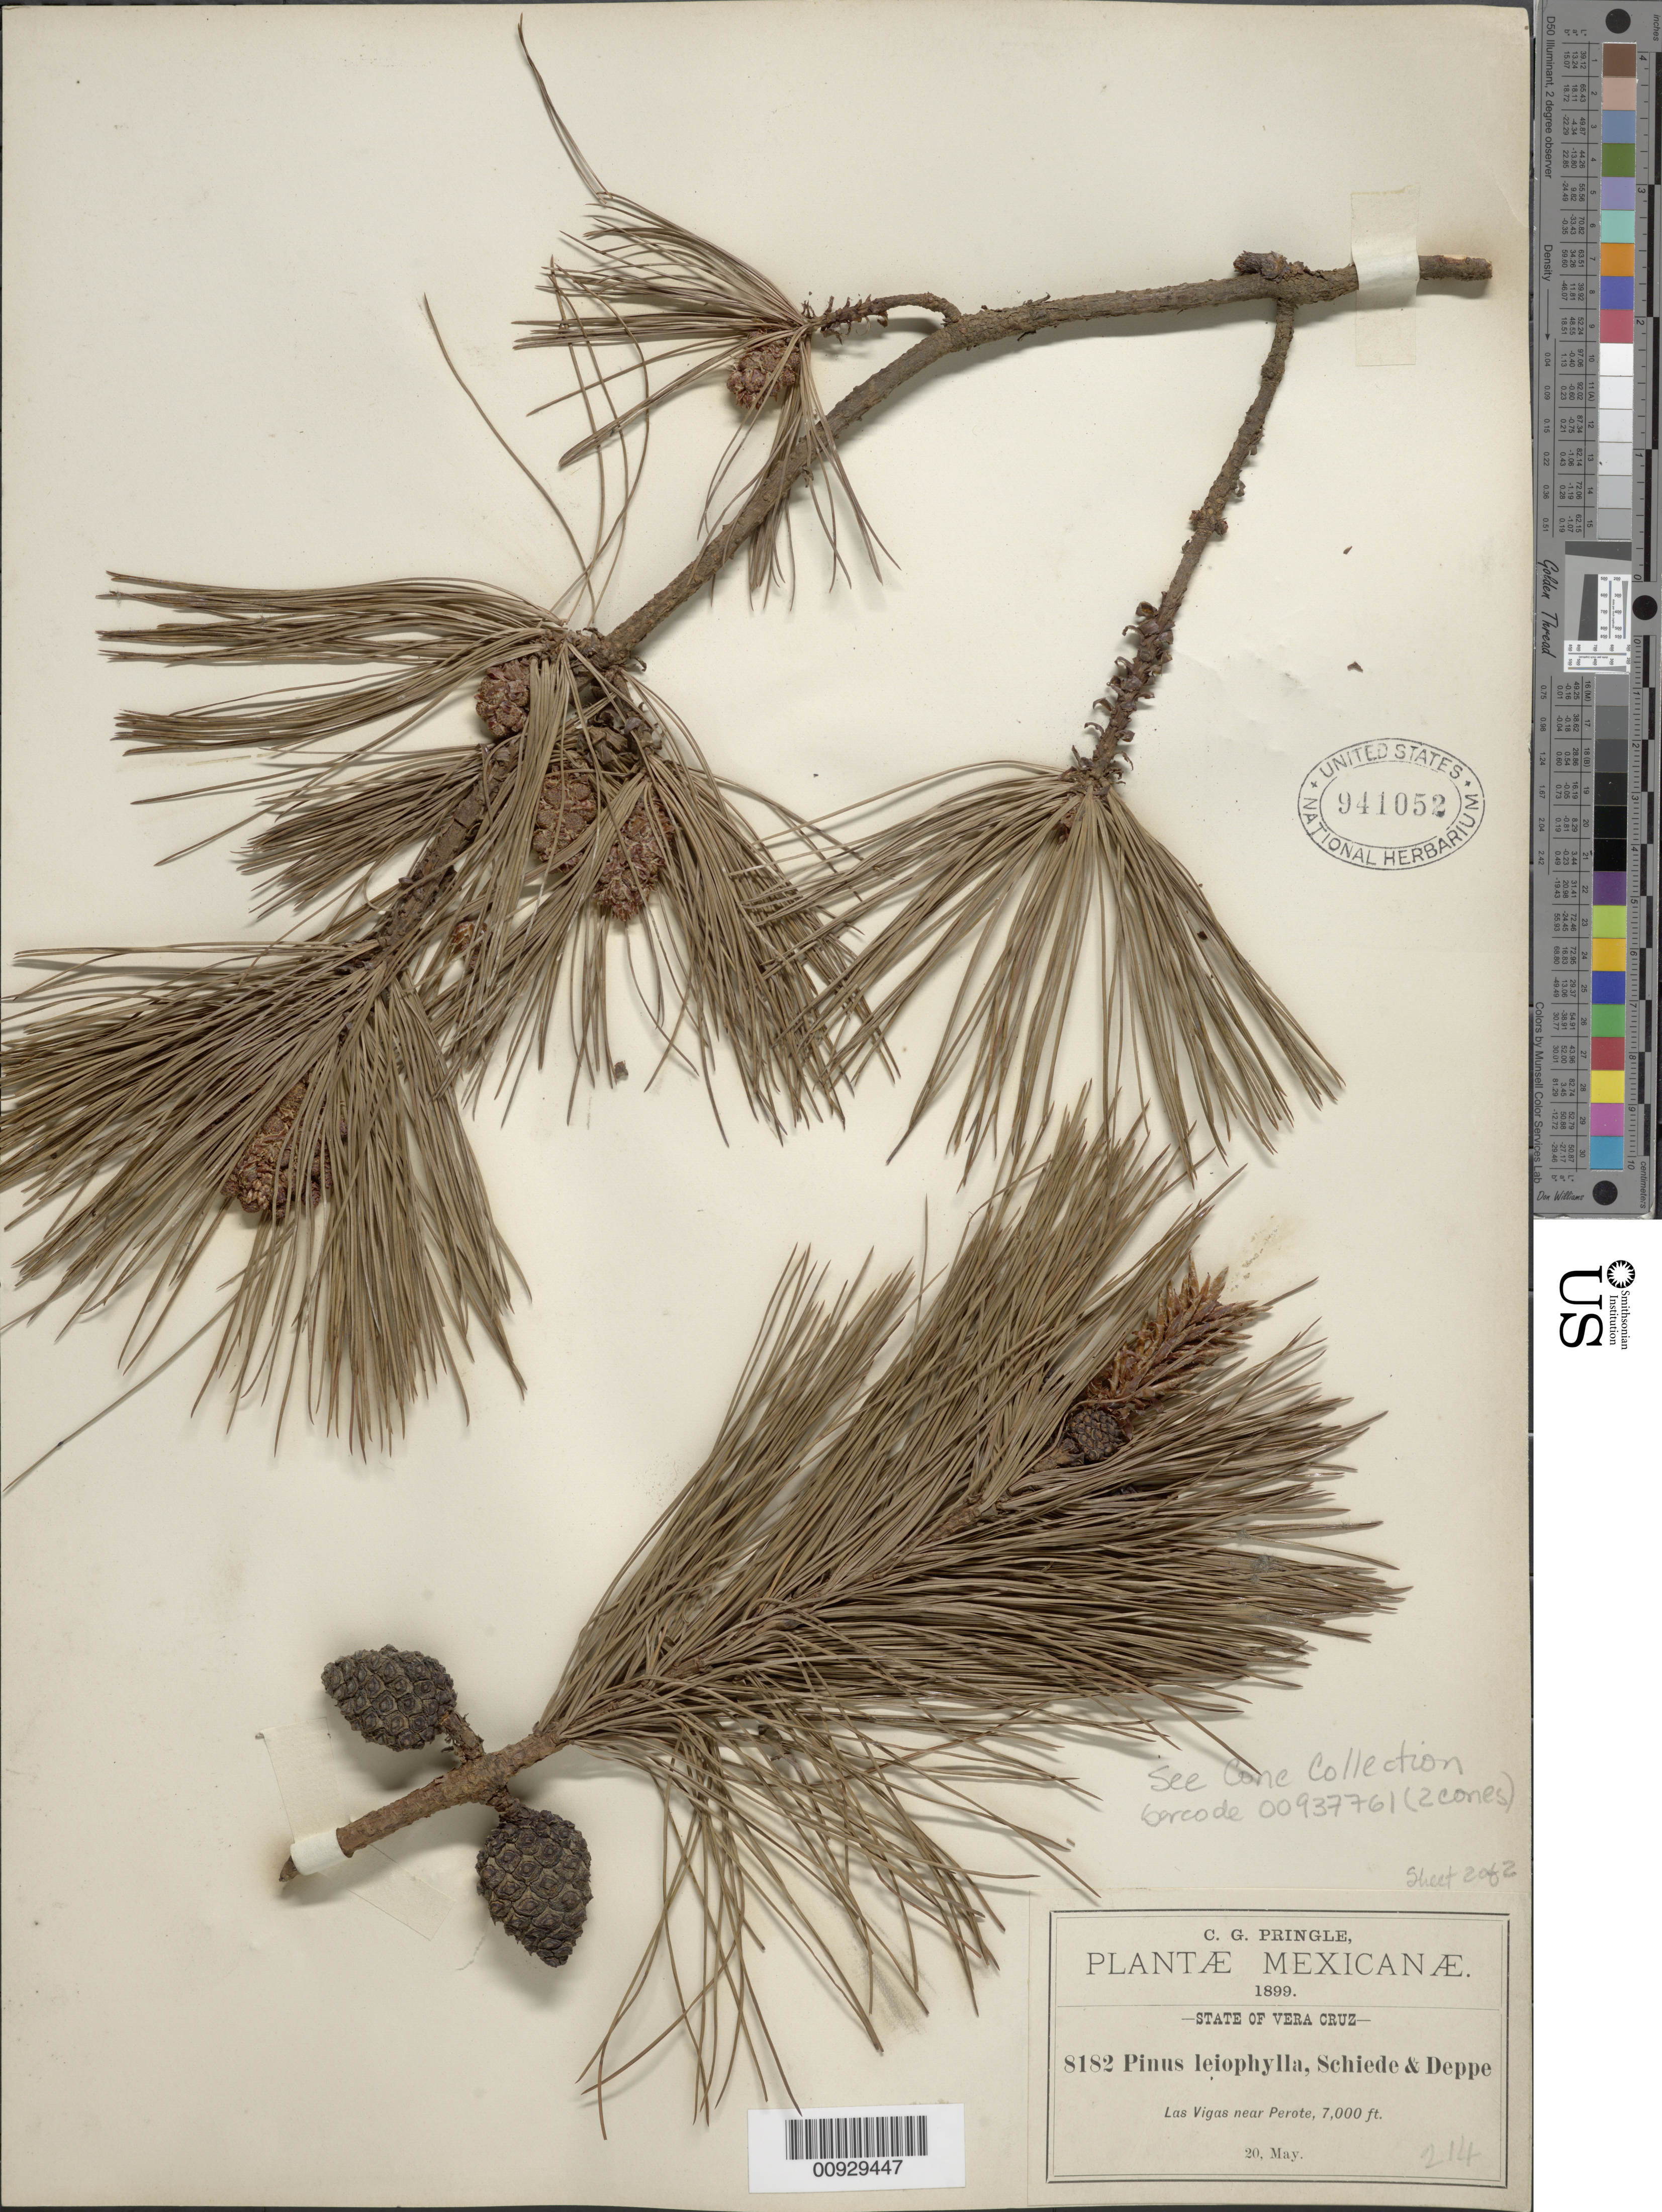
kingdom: Plantae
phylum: Tracheophyta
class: Pinopsida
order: Pinales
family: Pinaceae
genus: Pinus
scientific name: Pinus leiophylla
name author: Schiede ex Schltdl. & Cham.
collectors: C. G. Pringle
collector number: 8182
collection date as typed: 20 May 1899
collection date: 1899-05-20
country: Mexico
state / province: Veracruz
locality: Las Vigas near Perote.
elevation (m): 2134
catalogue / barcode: US 941052